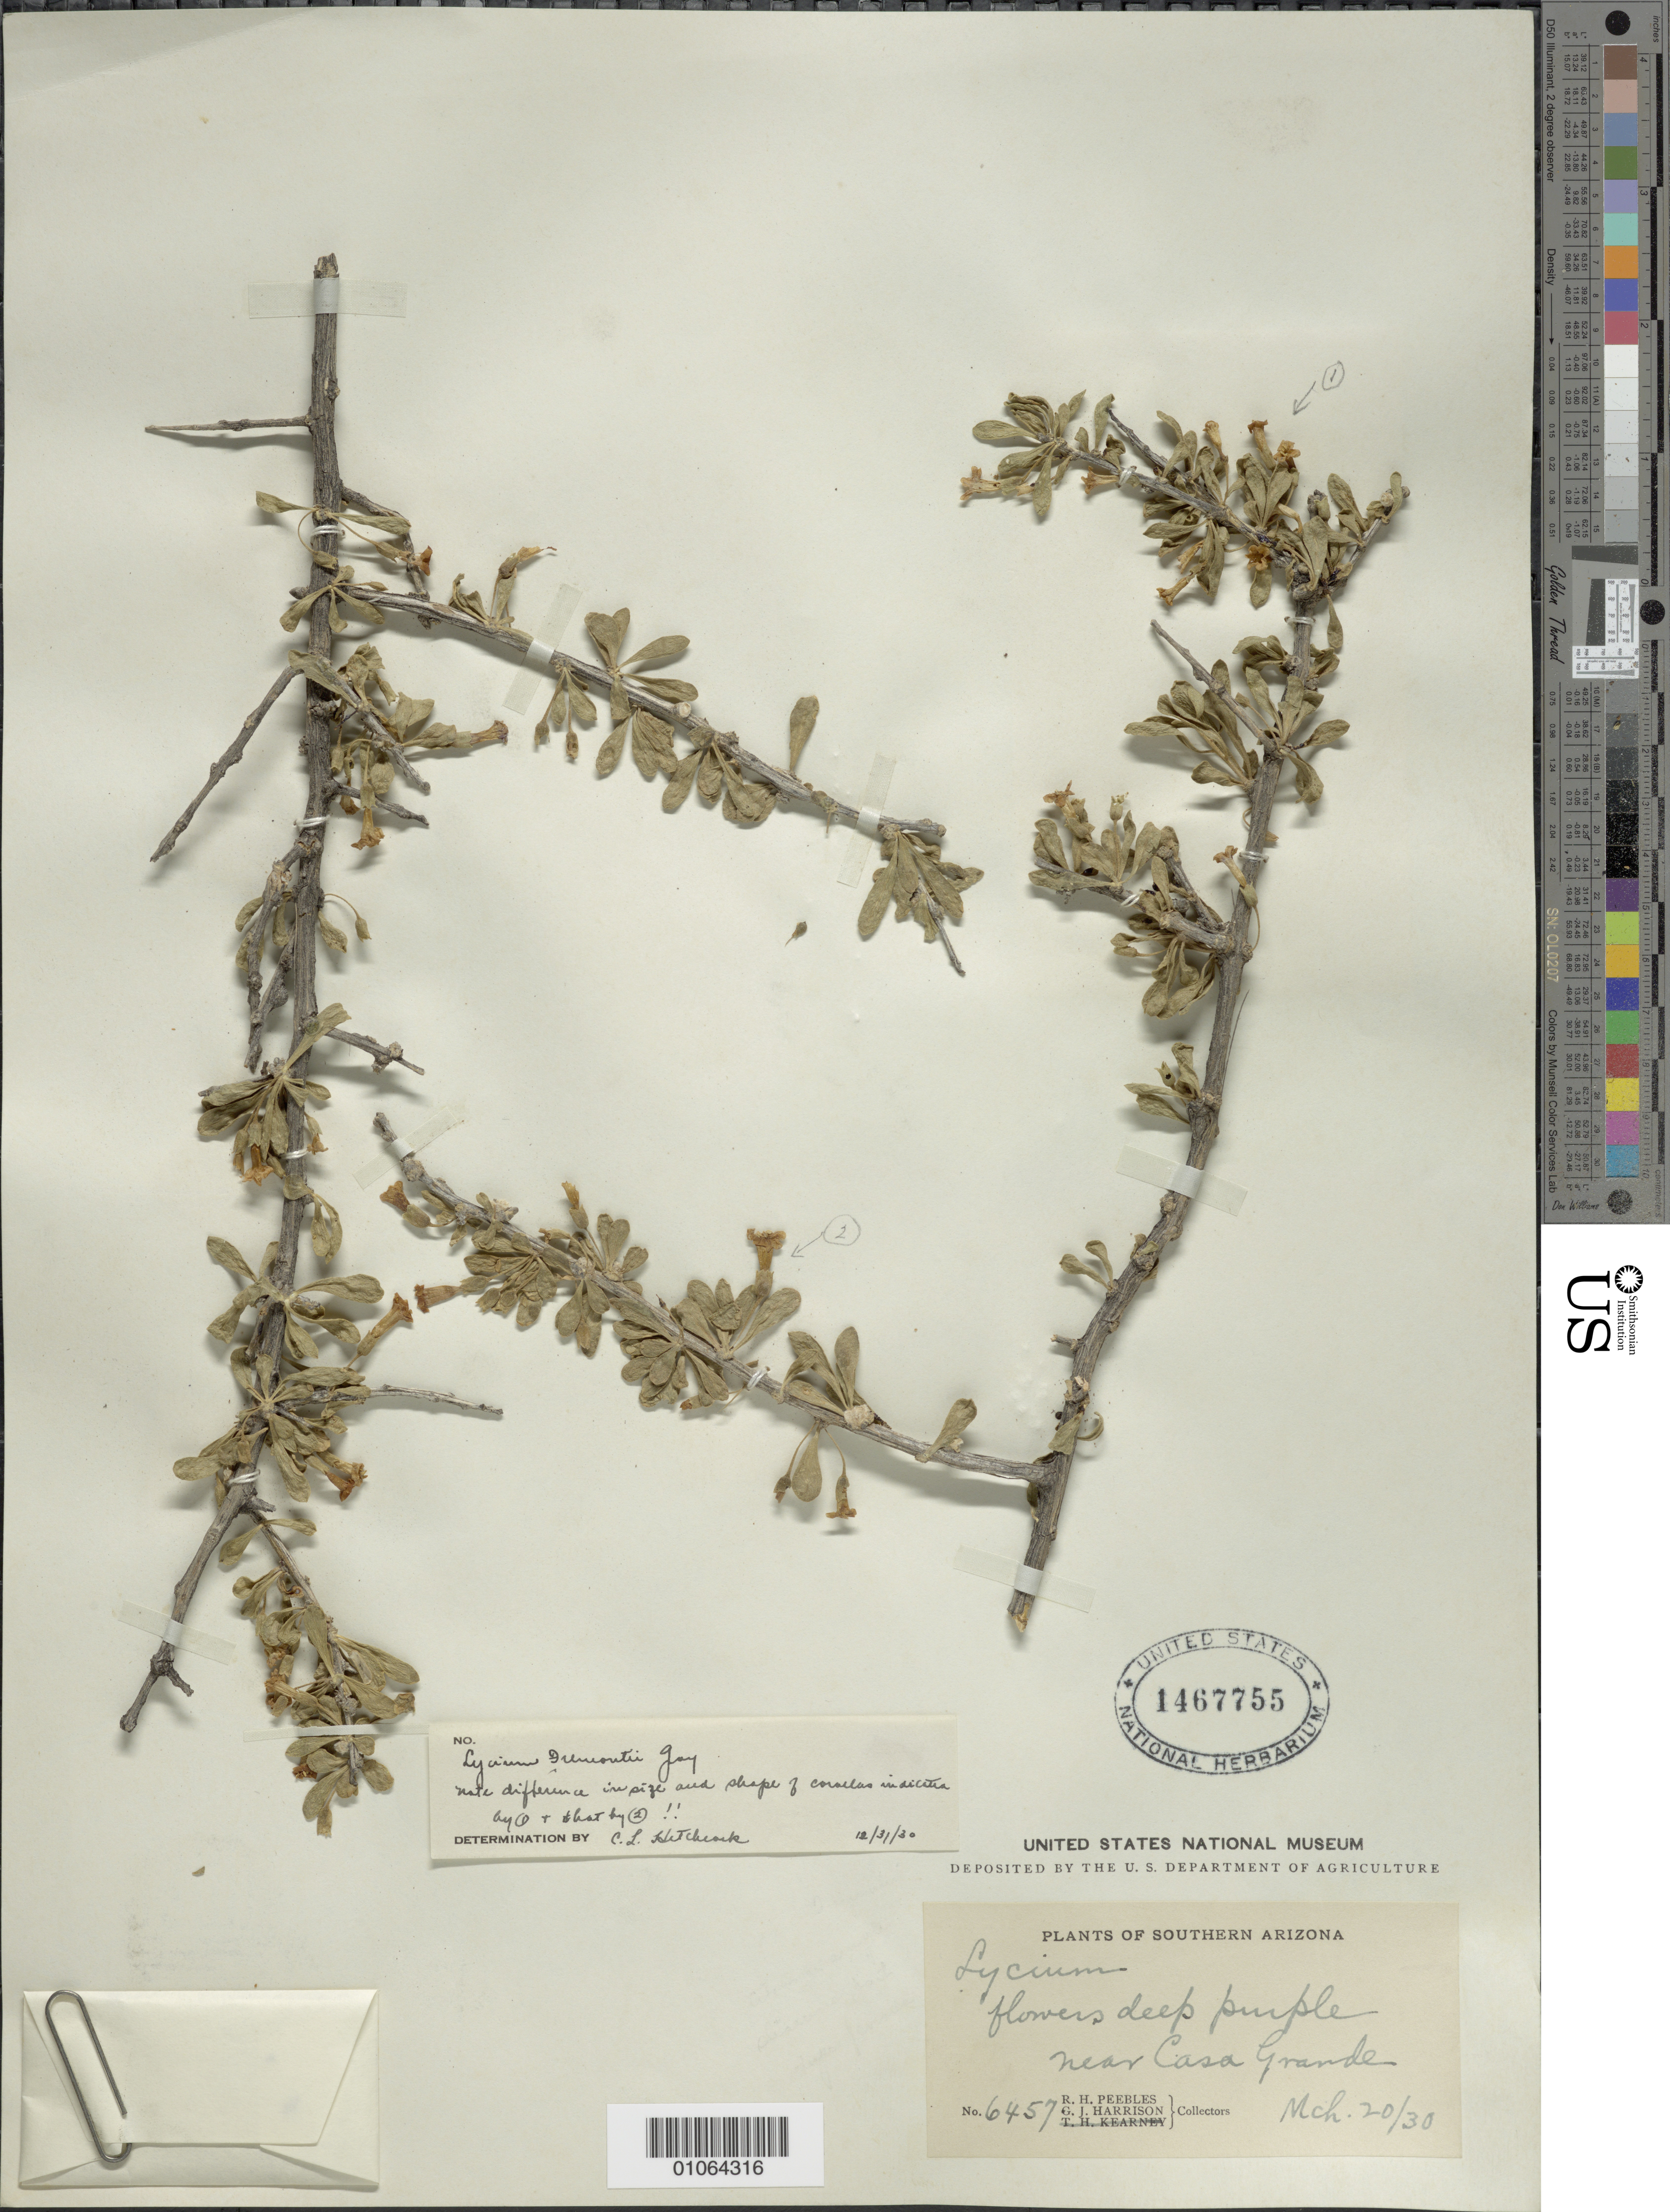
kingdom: Plantae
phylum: Tracheophyta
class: Magnoliopsida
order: Solanales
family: Solanaceae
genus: Lycium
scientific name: Lycium fremontii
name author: A. Gray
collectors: R. H. Peebles & G. J. Harrison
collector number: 6457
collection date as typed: Transcribed d/m/y: 20/3/30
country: United States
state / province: Arizona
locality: Southern Arizona, near Casa Grande.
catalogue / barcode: US 1467755